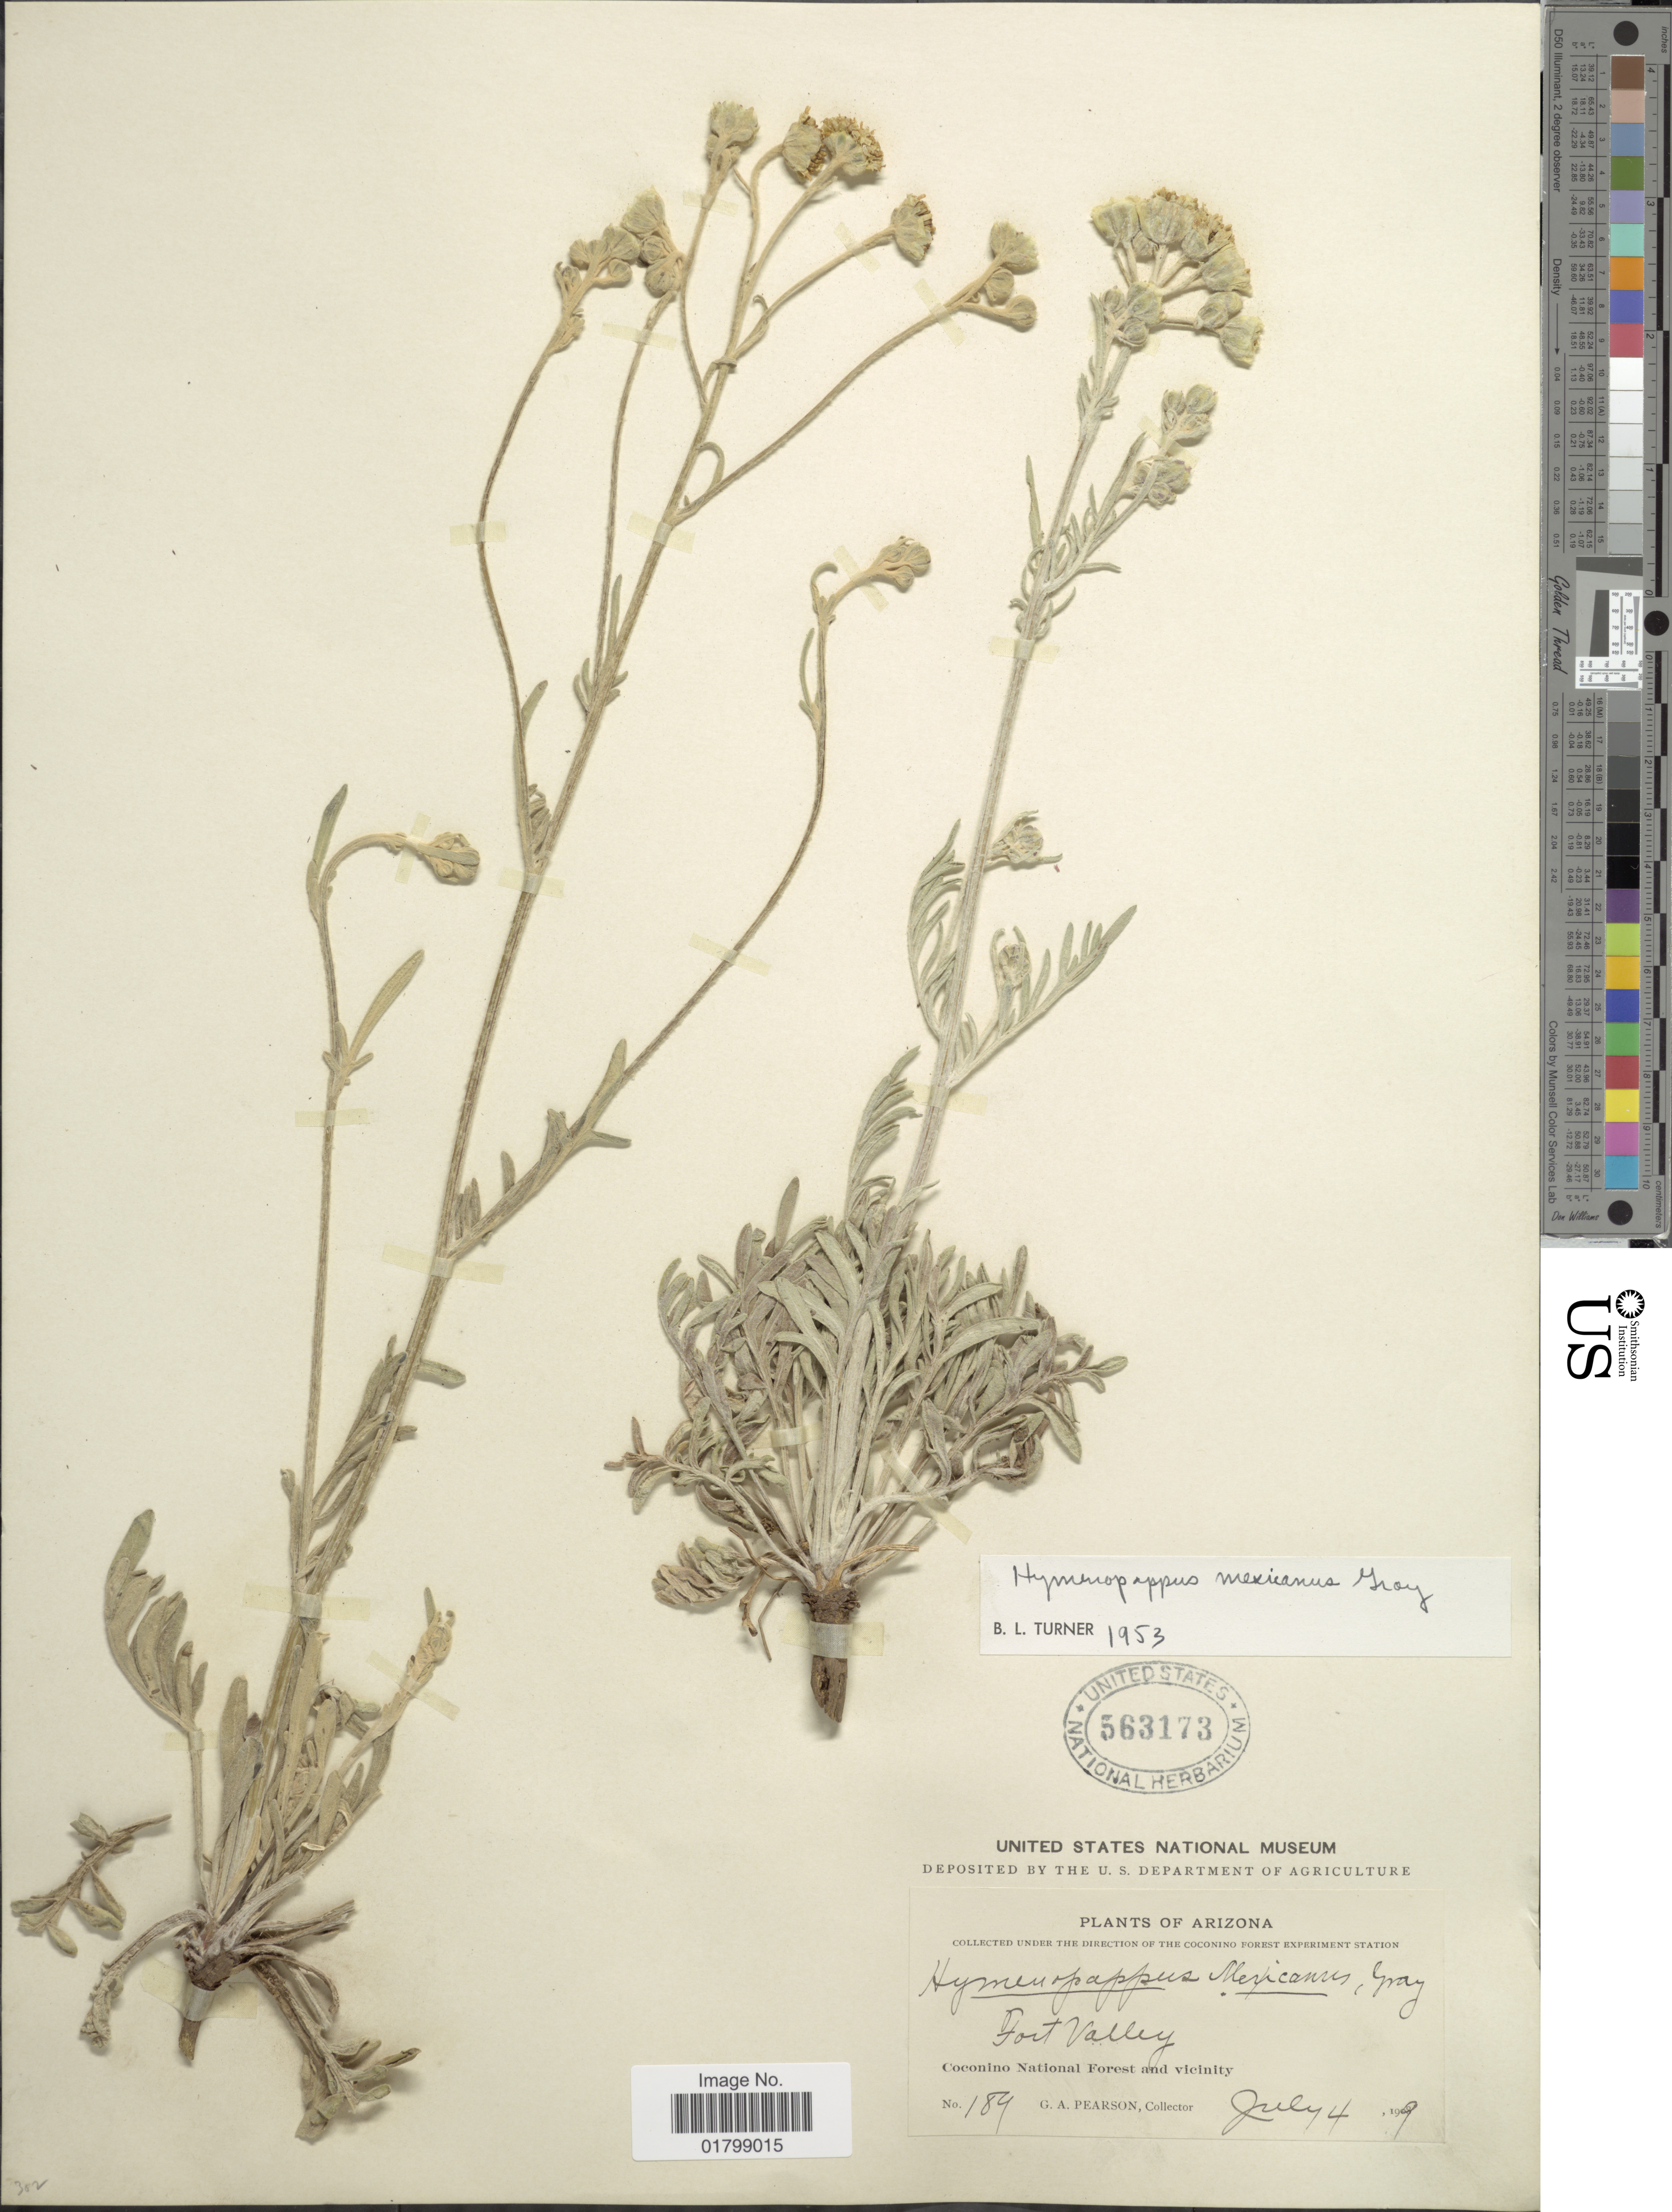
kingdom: Plantae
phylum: Tracheophyta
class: Magnoliopsida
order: Asterales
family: Asteraceae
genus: Hymenopappus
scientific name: Hymenopappus mexicanus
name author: A. Gray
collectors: G. A. Pearson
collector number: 189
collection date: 1909-07-04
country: United States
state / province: Arizona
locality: Fort Valley, Coconino National Forest and vicinity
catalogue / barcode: US 563173